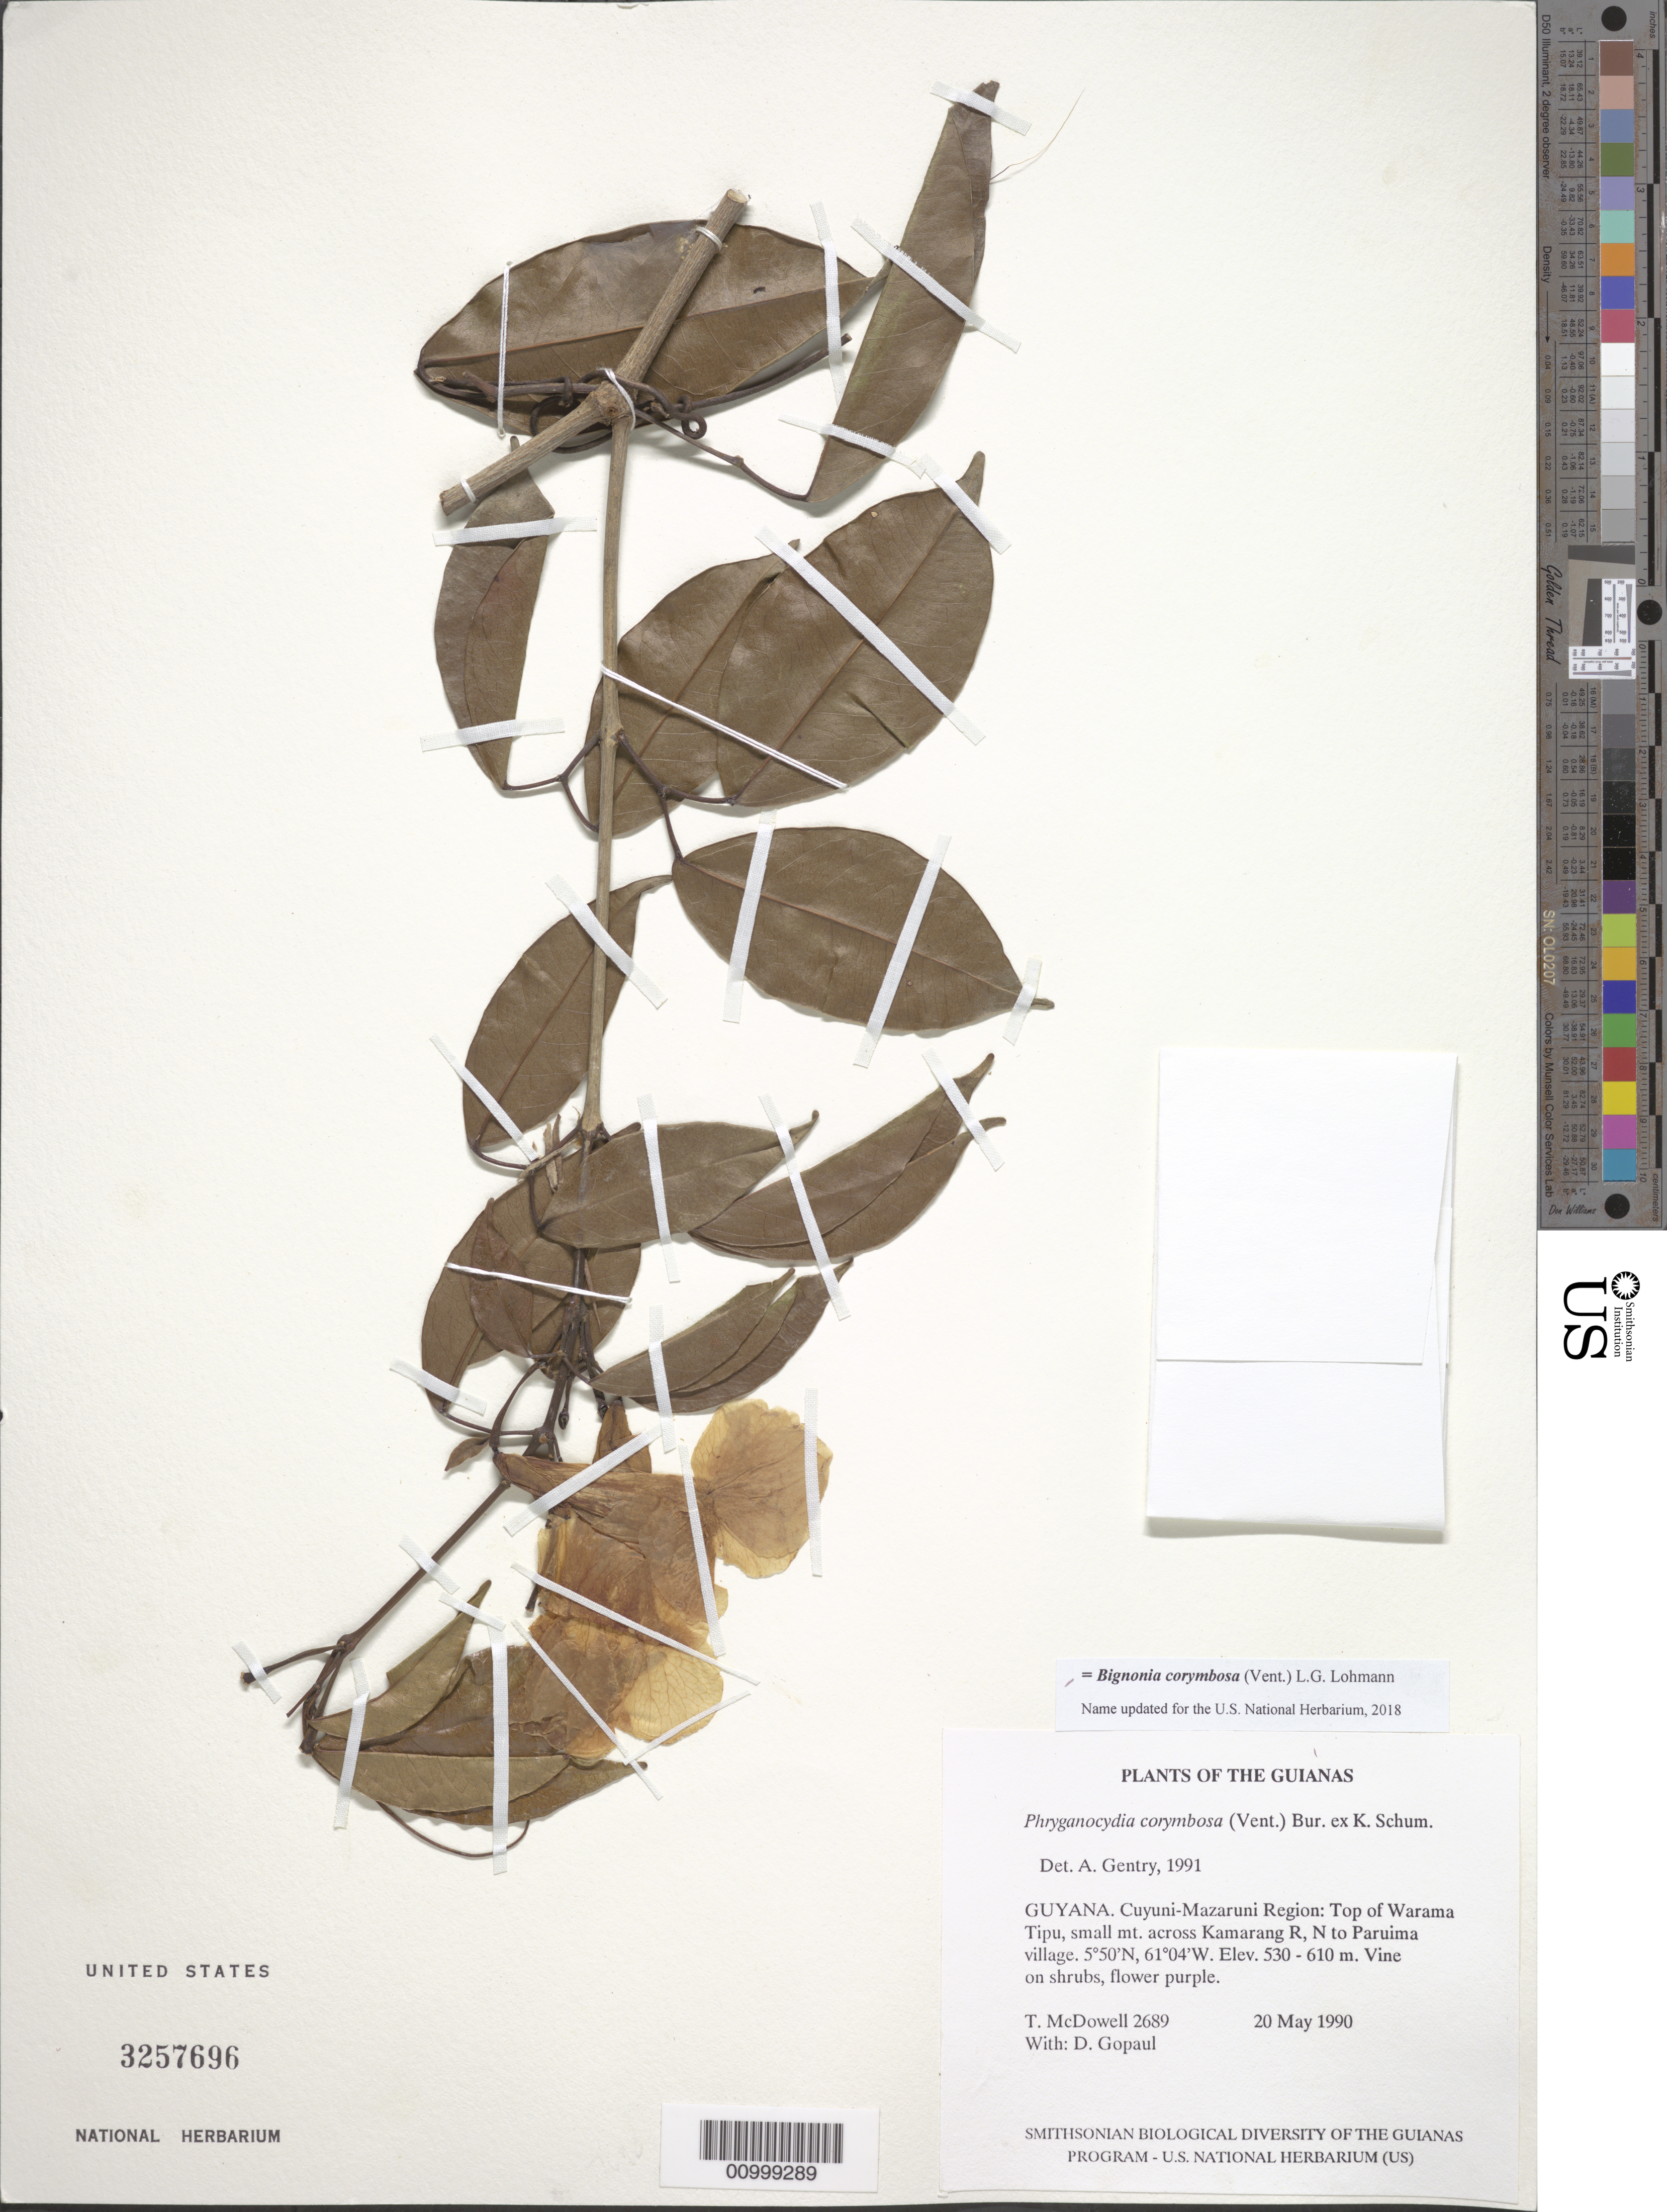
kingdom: Plantae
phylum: Tracheophyta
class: Magnoliopsida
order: Lamiales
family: Bignoniaceae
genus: Bignonia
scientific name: Bignonia corymbosa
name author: (Vent.) L.G. Lohmann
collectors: T. McDowell & D. Gopaul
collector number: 2689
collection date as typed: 20 May 1990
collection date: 1990-05-20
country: Guyana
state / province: Cuyuni-Mazaruni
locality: Top of Warama Tipu, small mt. across Kamarang R, N of Paruima village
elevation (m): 530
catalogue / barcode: US 3257696